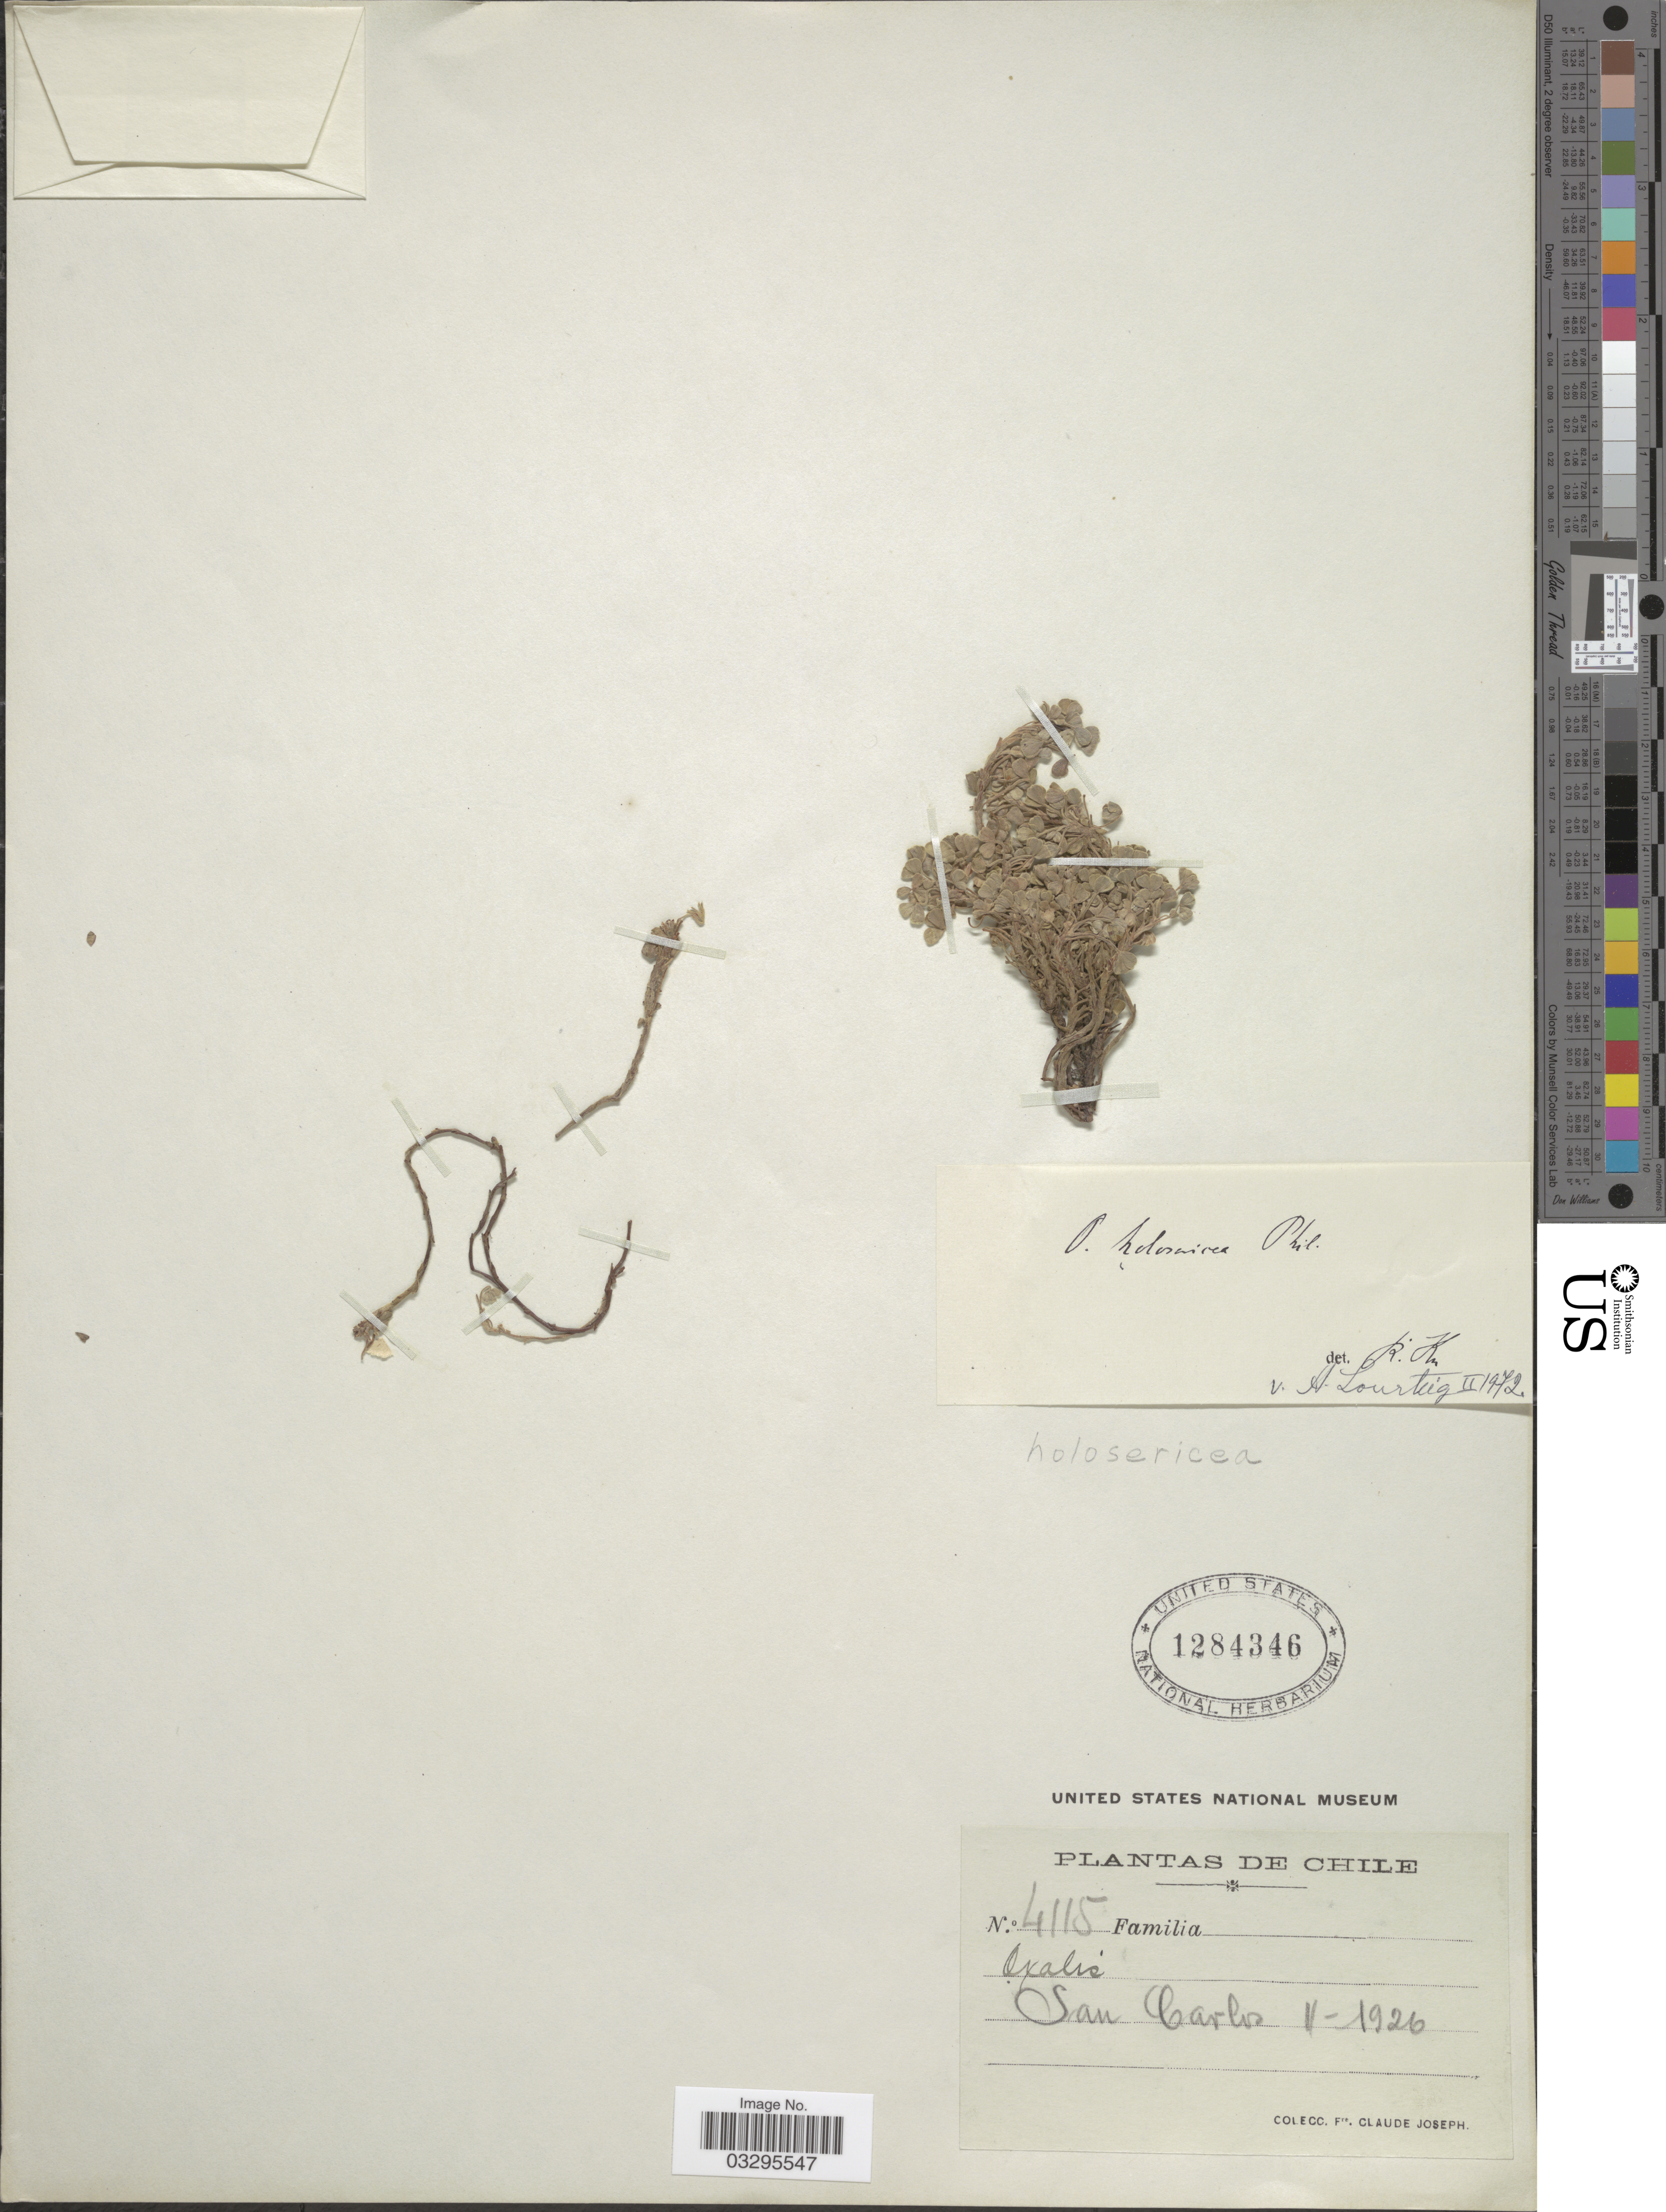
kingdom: Plantae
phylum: Tracheophyta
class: Magnoliopsida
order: Oxalidales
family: Oxalidaceae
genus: Oxalis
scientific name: Oxalis holoserica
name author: Phil.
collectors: Bro. Claude-Joseph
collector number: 4115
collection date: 1926-02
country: Chile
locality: San Carlos.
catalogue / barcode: US 1284346